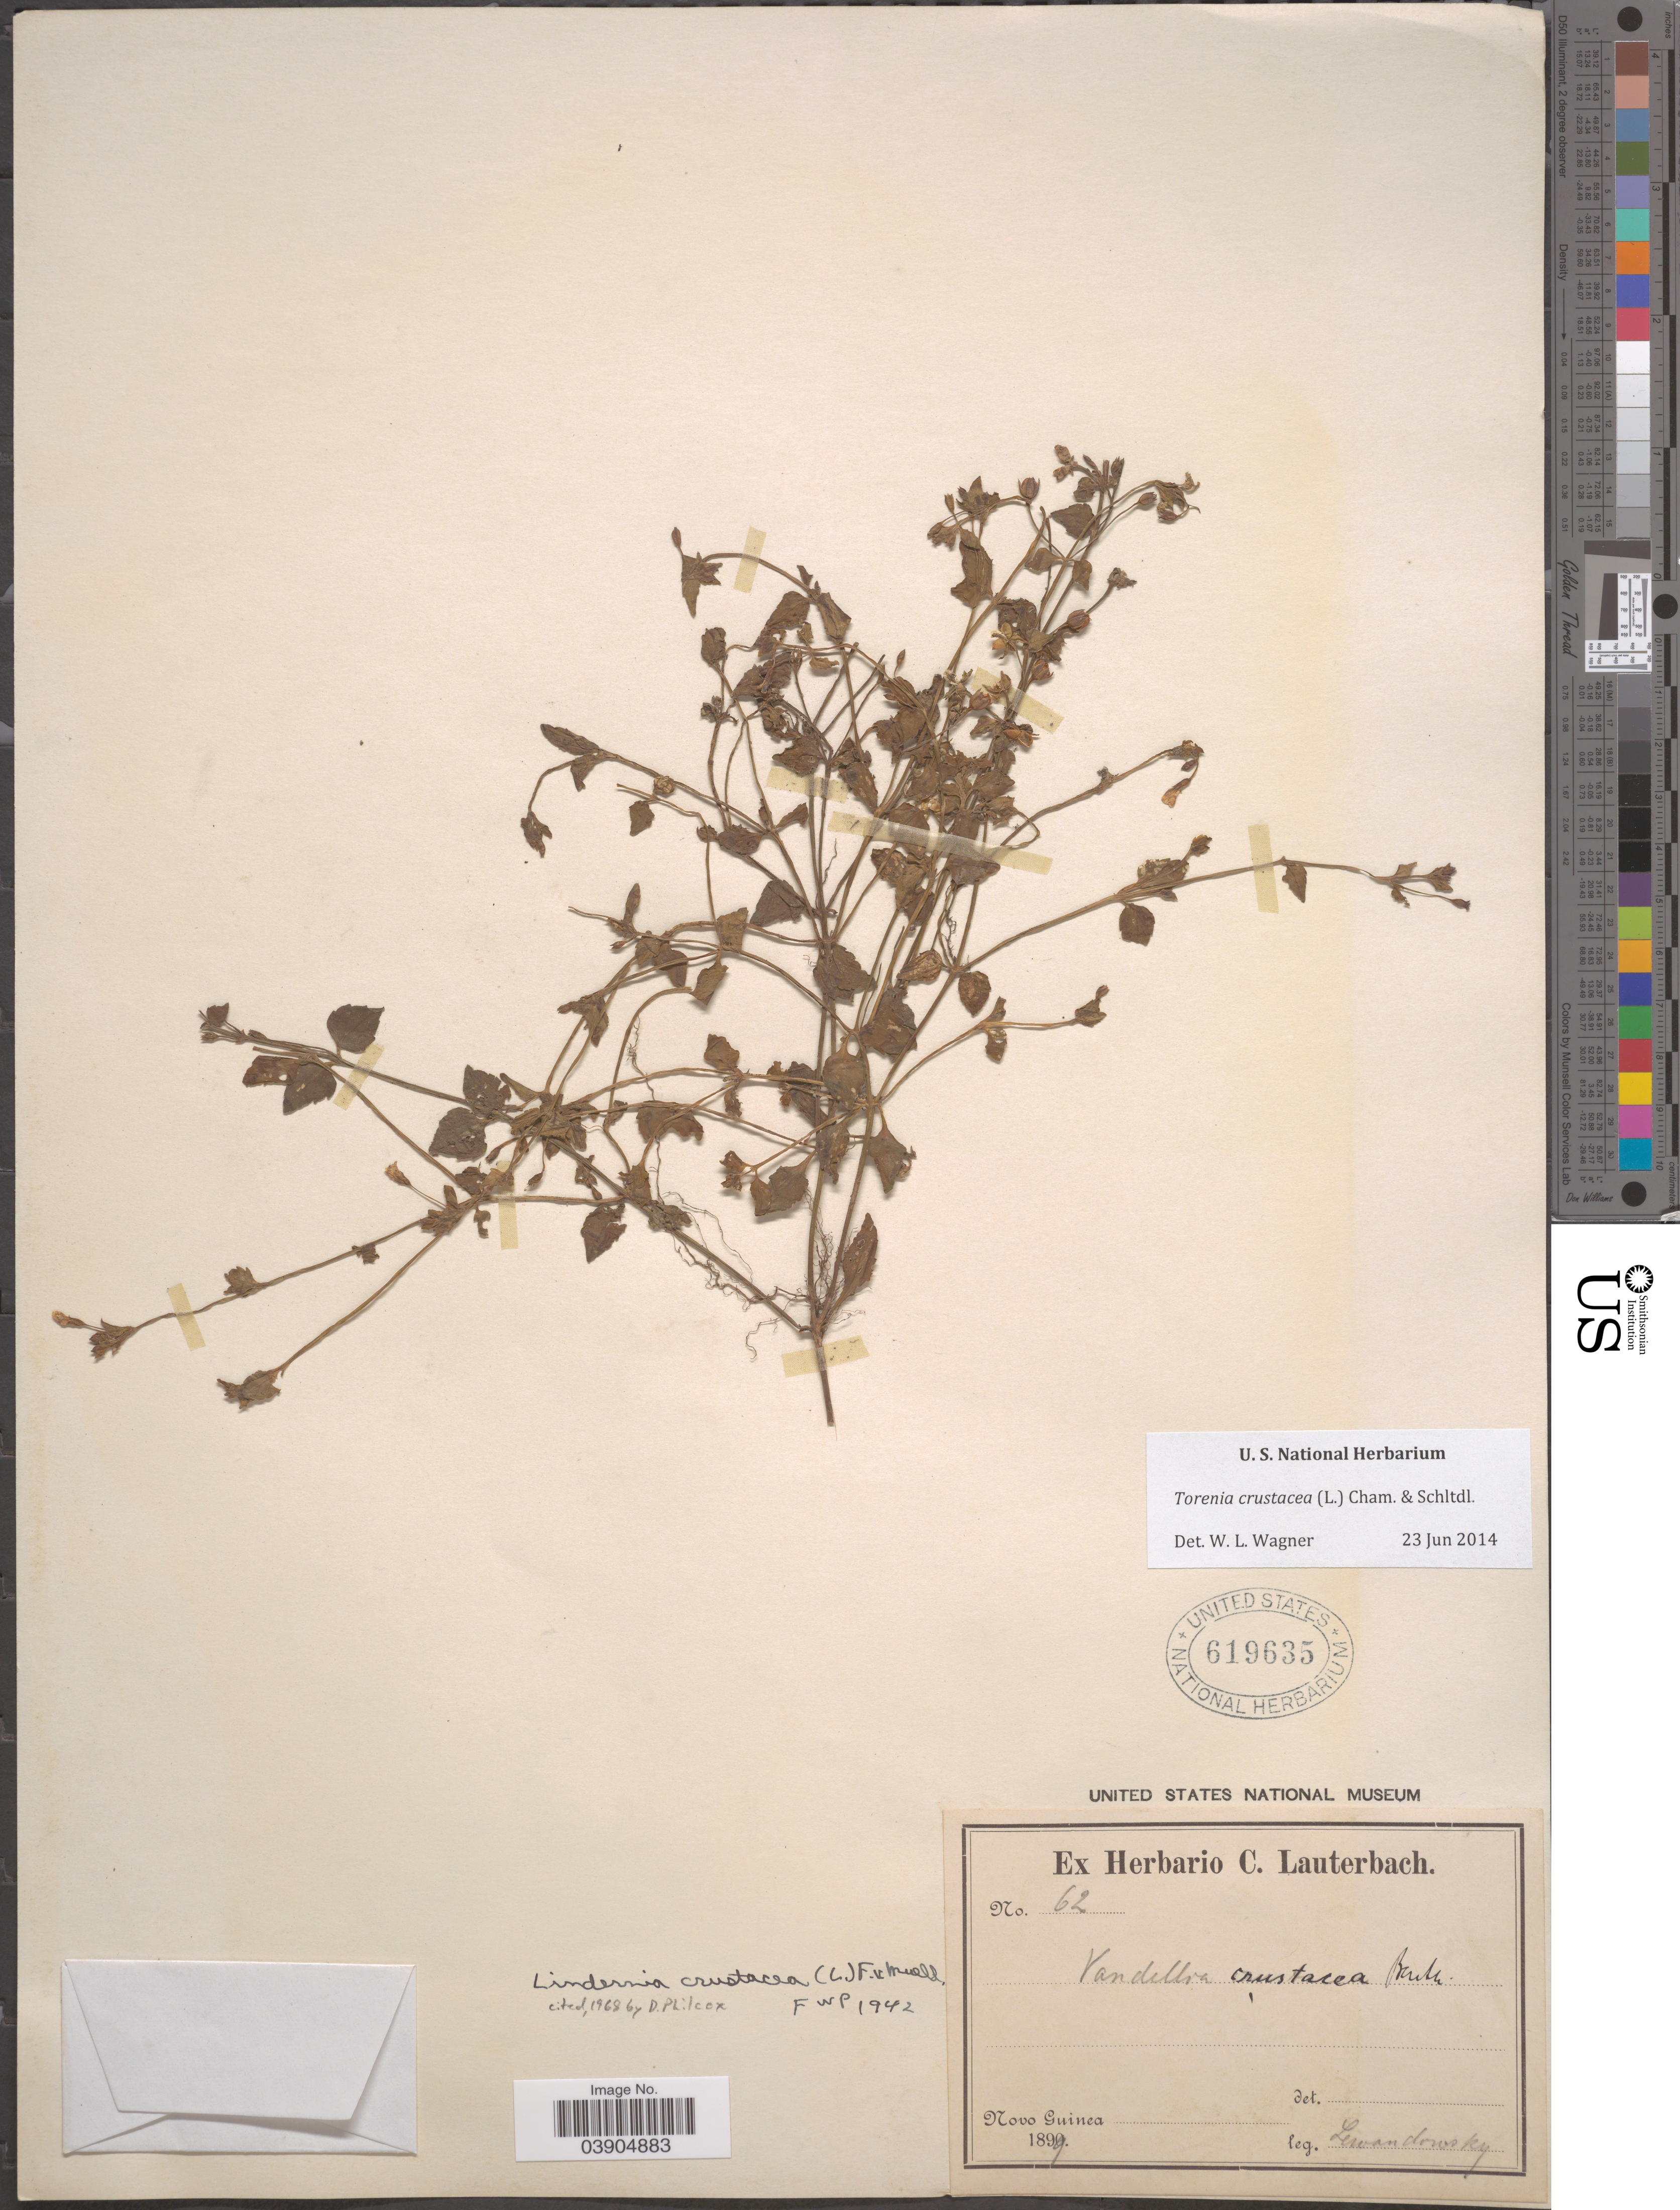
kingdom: Plantae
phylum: Tracheophyta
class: Magnoliopsida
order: Lamiales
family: Linderniaceae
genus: Lindernia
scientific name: Lindernia crustacea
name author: (L.) F. Muell.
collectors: -. Lewandowsky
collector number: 62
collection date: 1899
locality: Novo Guinea.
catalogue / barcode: US 619635